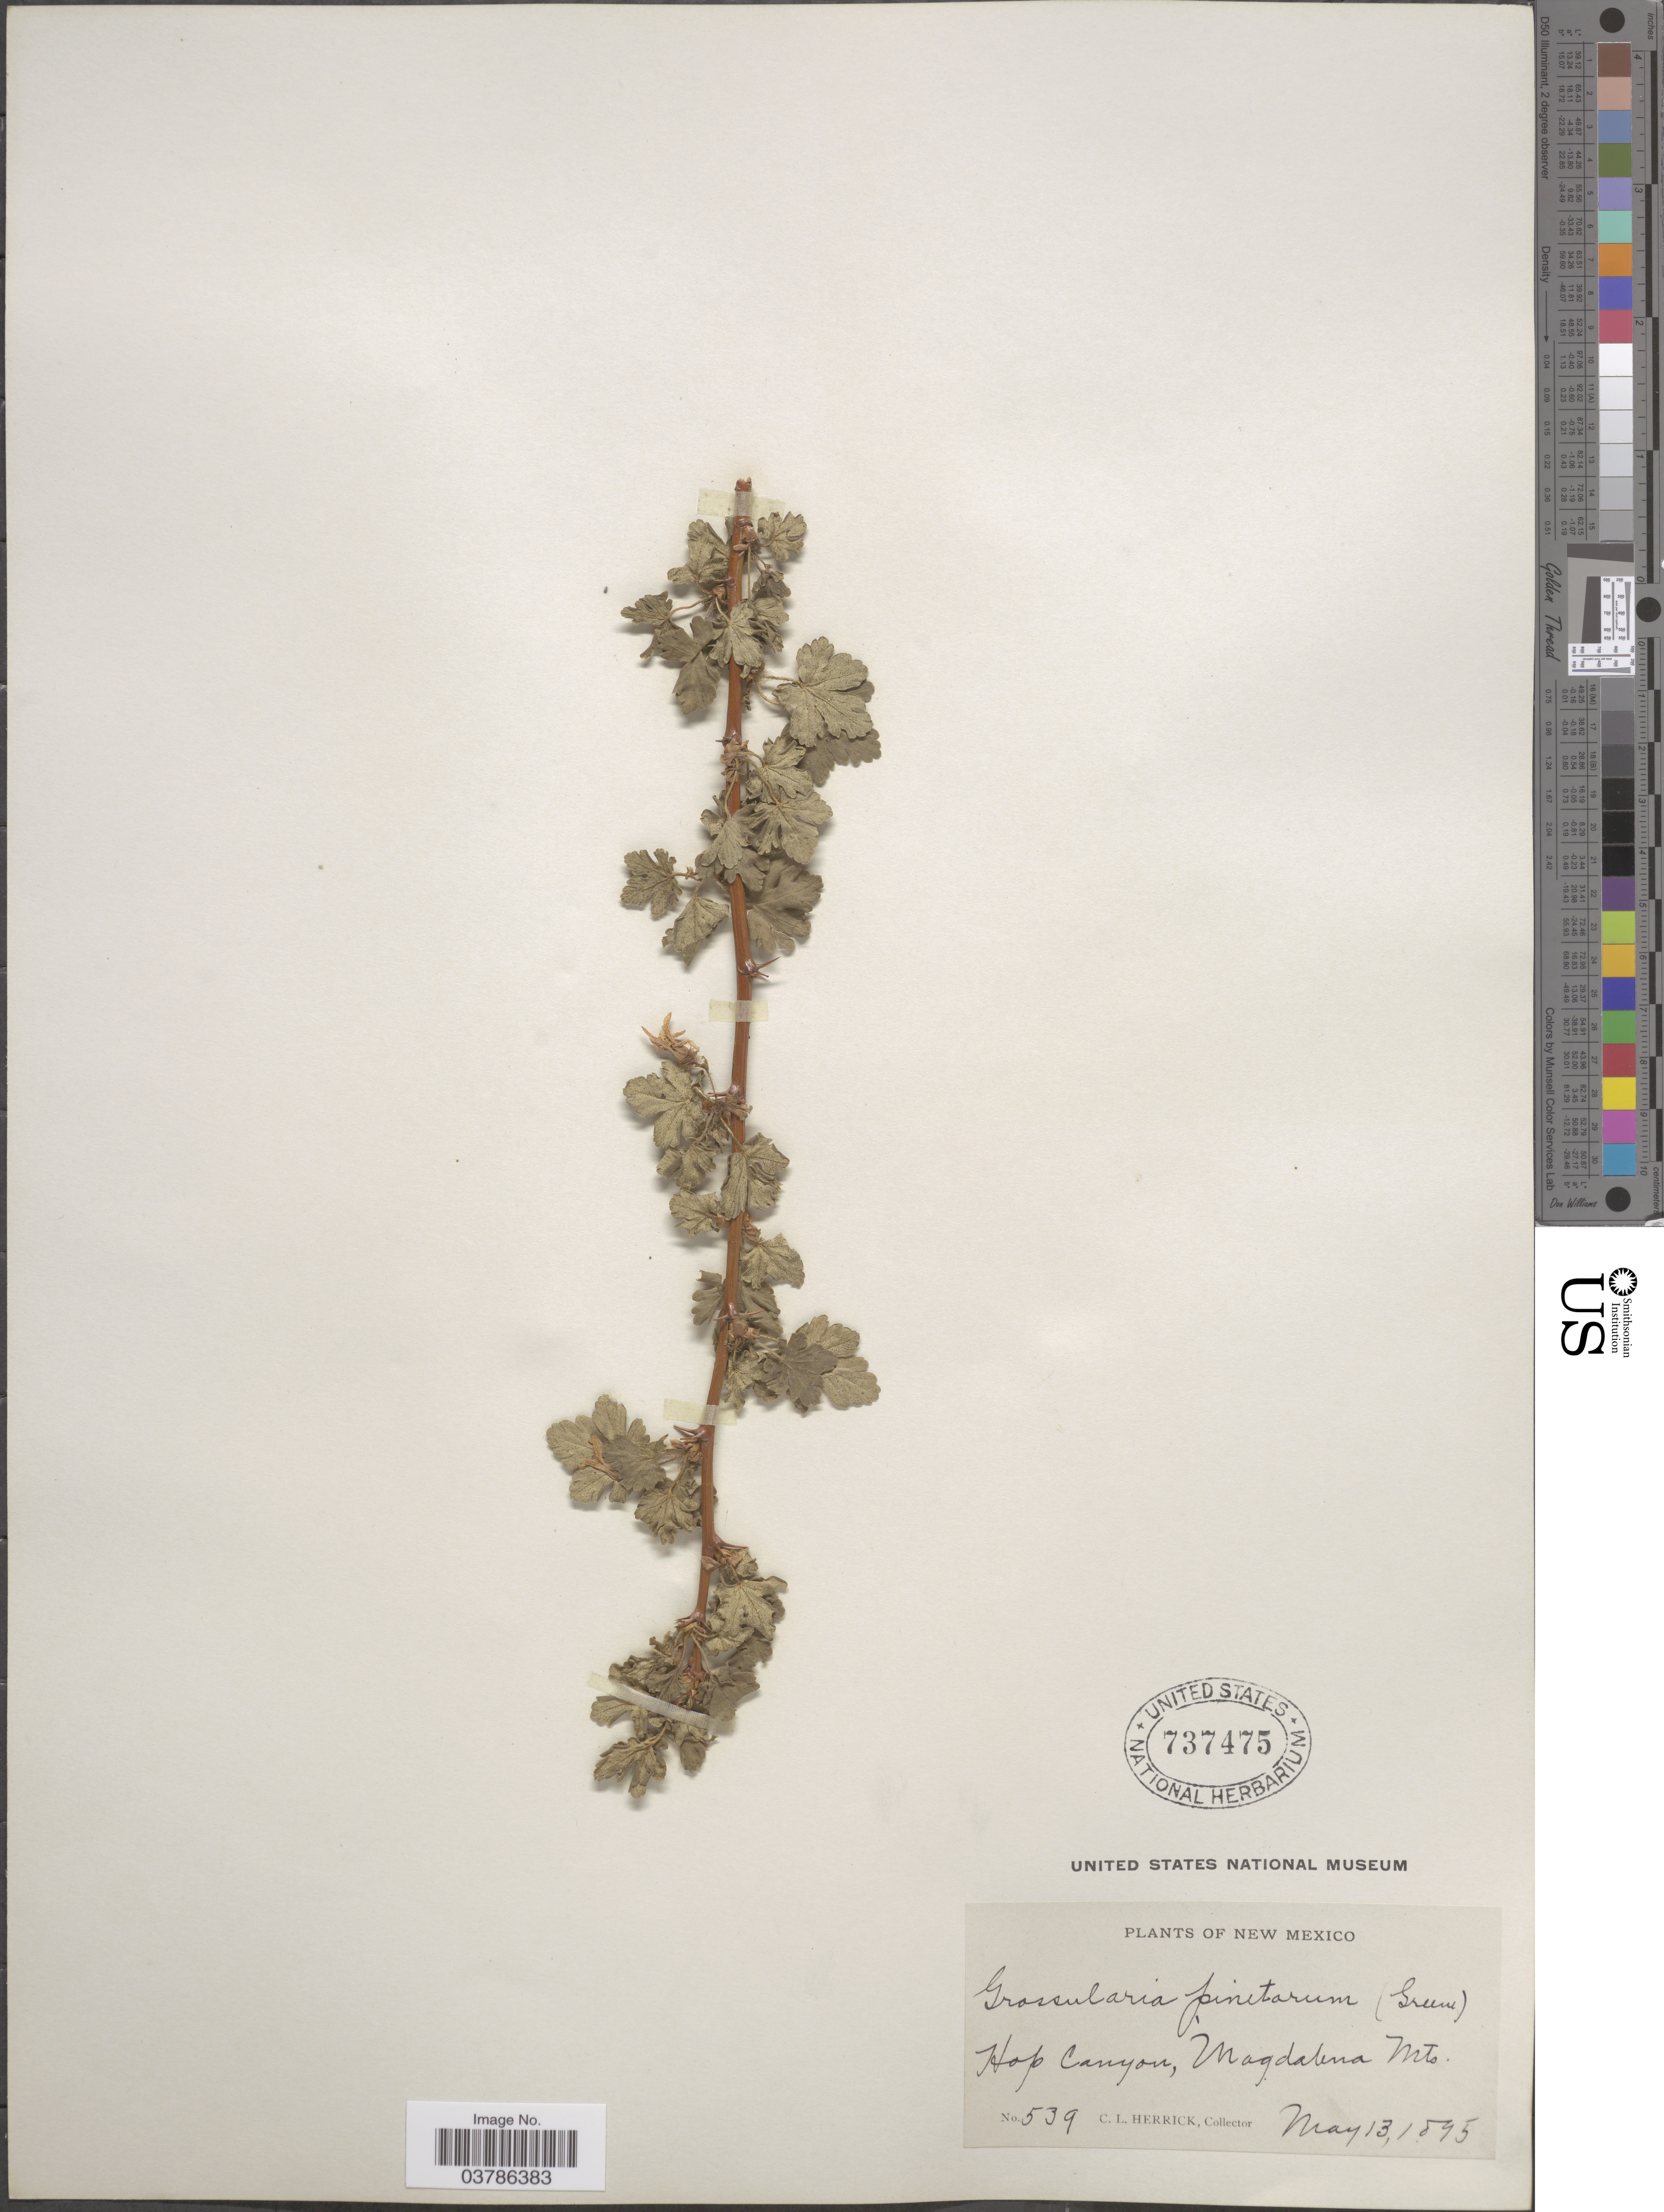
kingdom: Plantae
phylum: Tracheophyta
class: Magnoliopsida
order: Saxifragales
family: Grossulariaceae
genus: Ribes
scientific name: Ribes pinetorum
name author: Greene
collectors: C. Herrick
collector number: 539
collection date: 1895-05-13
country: United States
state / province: New Mexico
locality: Hop Canyon, Magdalena Mts.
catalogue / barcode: US 737475